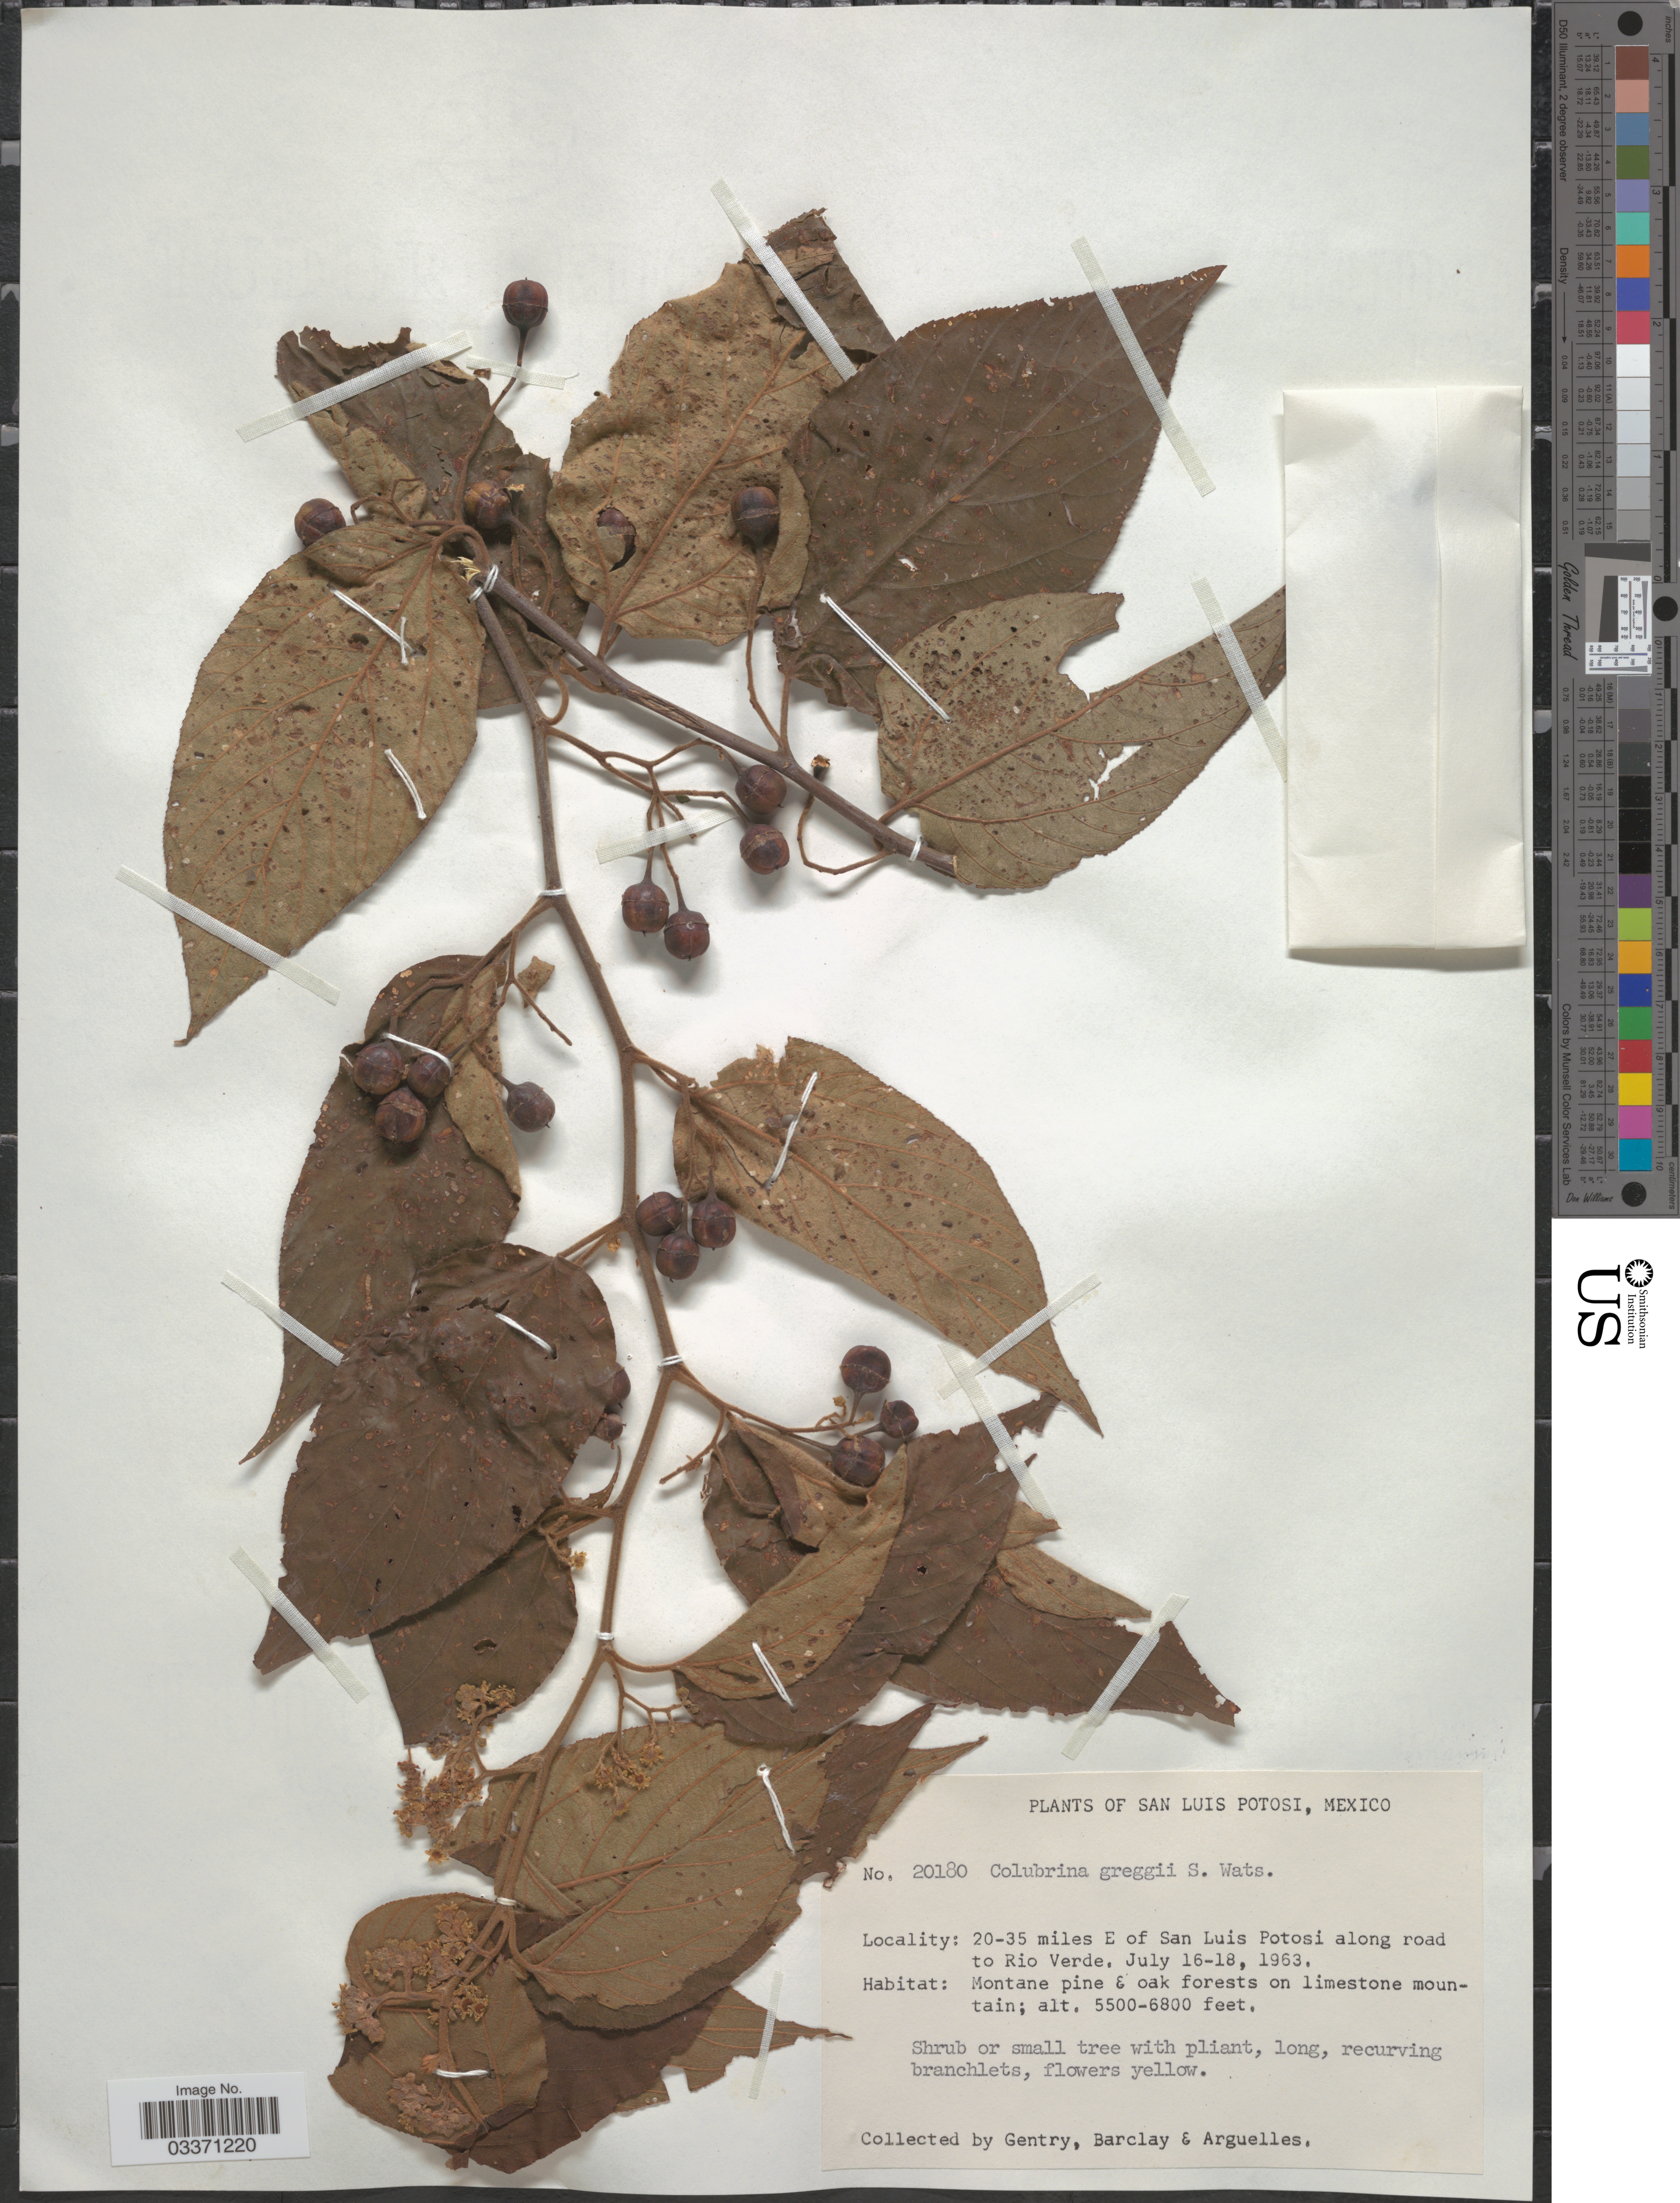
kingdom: Plantae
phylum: Tracheophyta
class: Magnoliopsida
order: Rosales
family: Rhamnaceae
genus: Colubrina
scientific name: Colubrina greggii var. greggii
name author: S. Watson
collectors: Gentry, --, -- Barclay & Arguelles, --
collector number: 20180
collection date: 1963-07-16/1963-07-18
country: Mexico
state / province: San Luis Potosí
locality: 20-35 miles E of San Luis Potosi along road to Rio Verde.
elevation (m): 1676